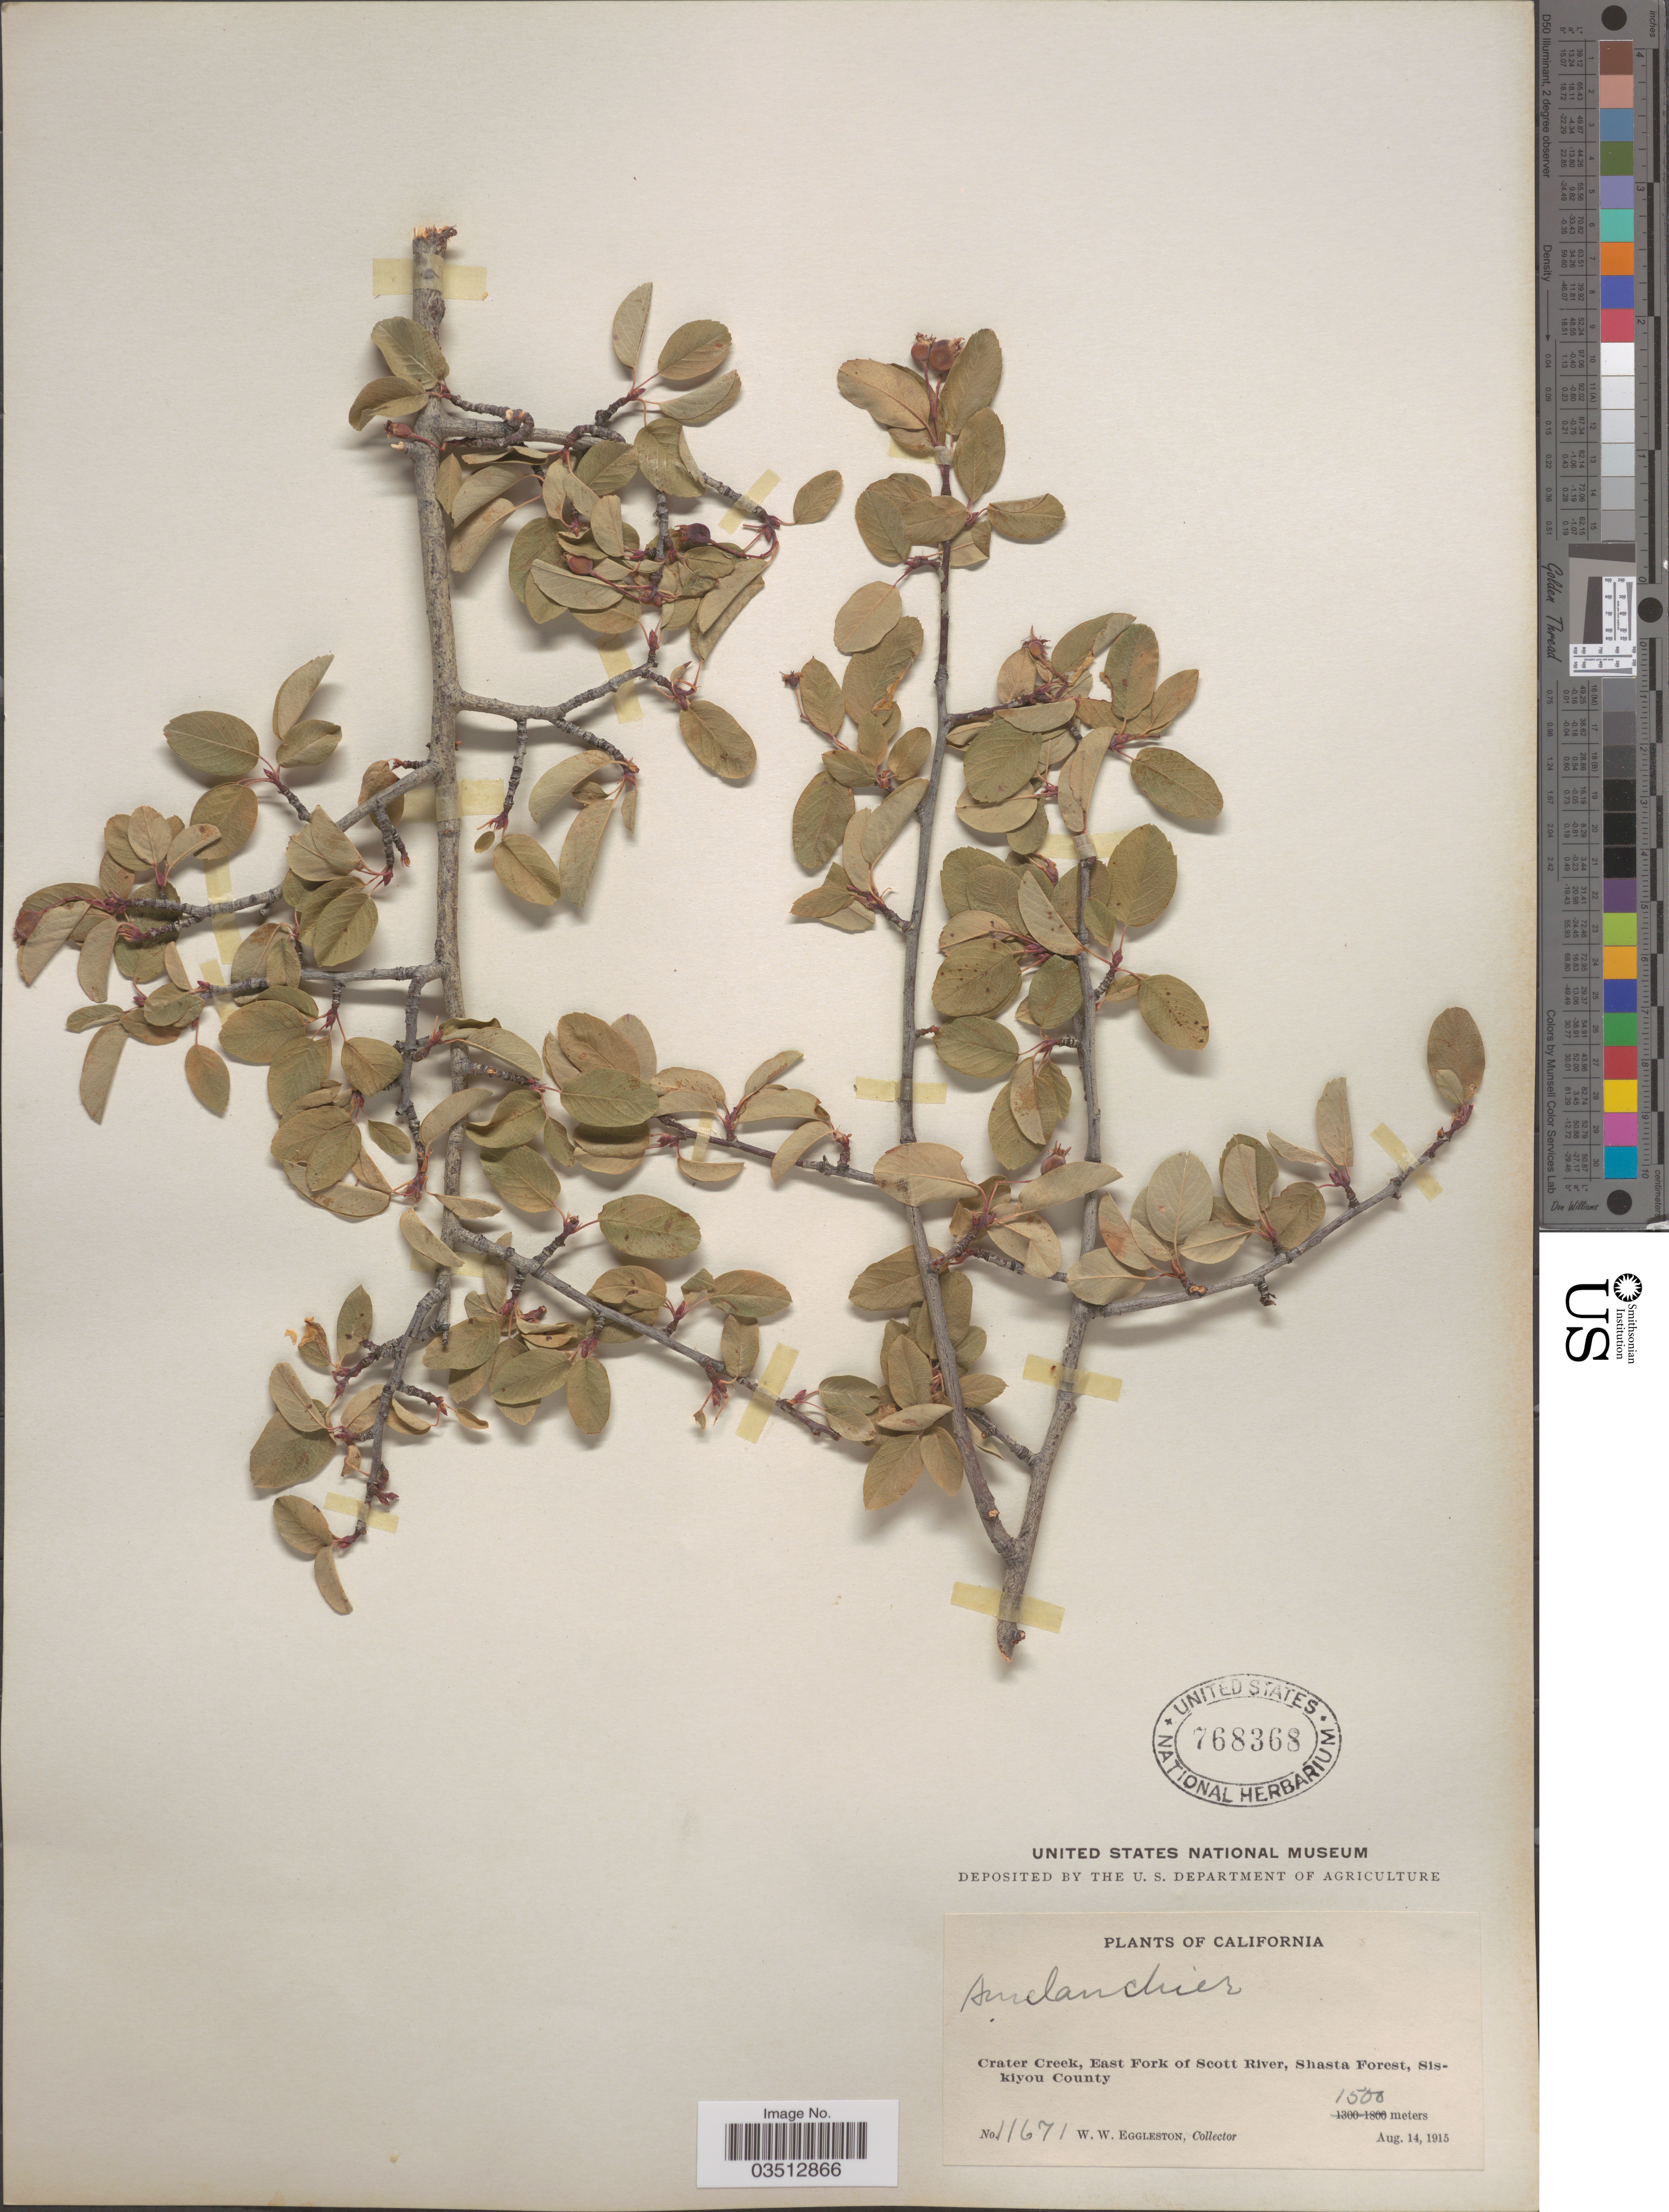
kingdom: Plantae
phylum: Tracheophyta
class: Magnoliopsida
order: Rosales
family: Rosaceae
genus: Amelanchier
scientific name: Amelanchier sp.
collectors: W. W. Eggleston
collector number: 11671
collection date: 1915-08-14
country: United States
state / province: California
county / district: Siskiyou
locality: Crater Creek, East Fork of Scott River, Shasta Forest, Siskiyou County.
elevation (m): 1500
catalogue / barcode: US 768368